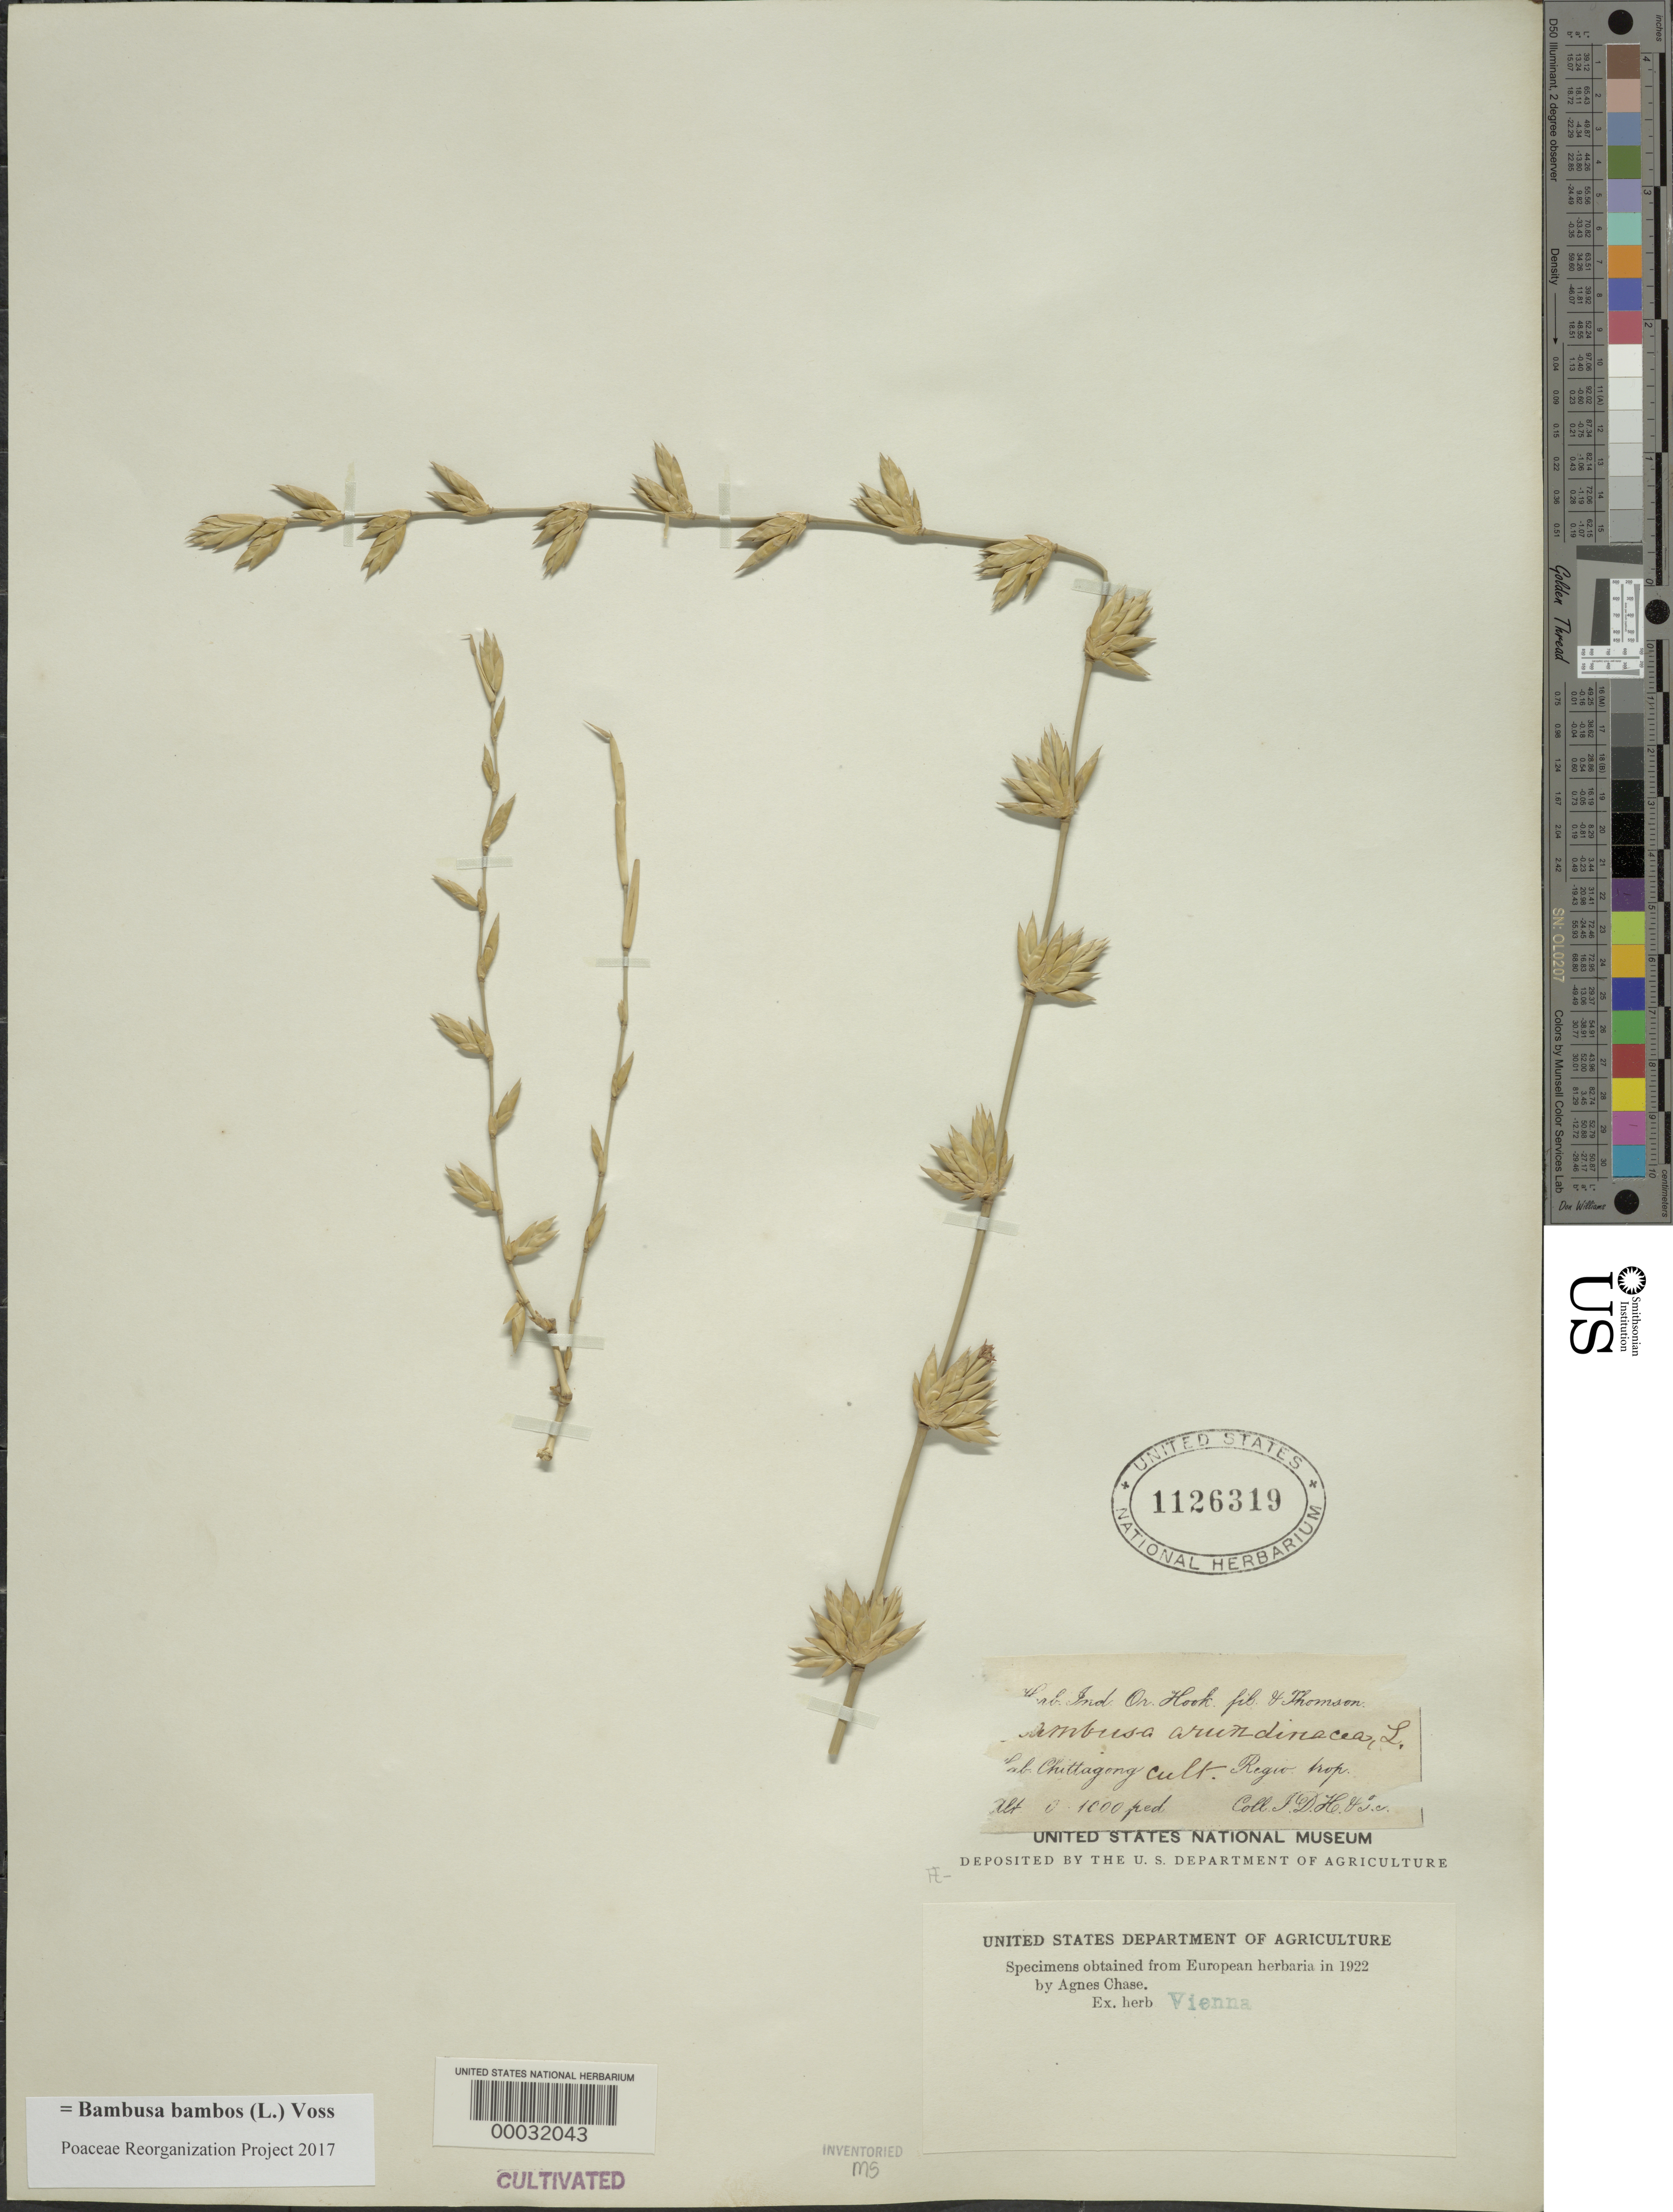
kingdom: Plantae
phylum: Tracheophyta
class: Liliopsida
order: Poales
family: Poaceae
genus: Bambusa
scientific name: Bambusa bambos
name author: (L.) Voss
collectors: J. Thomson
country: Panama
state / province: Chiriquí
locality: Around San Felix.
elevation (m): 305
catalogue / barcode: US 1126319